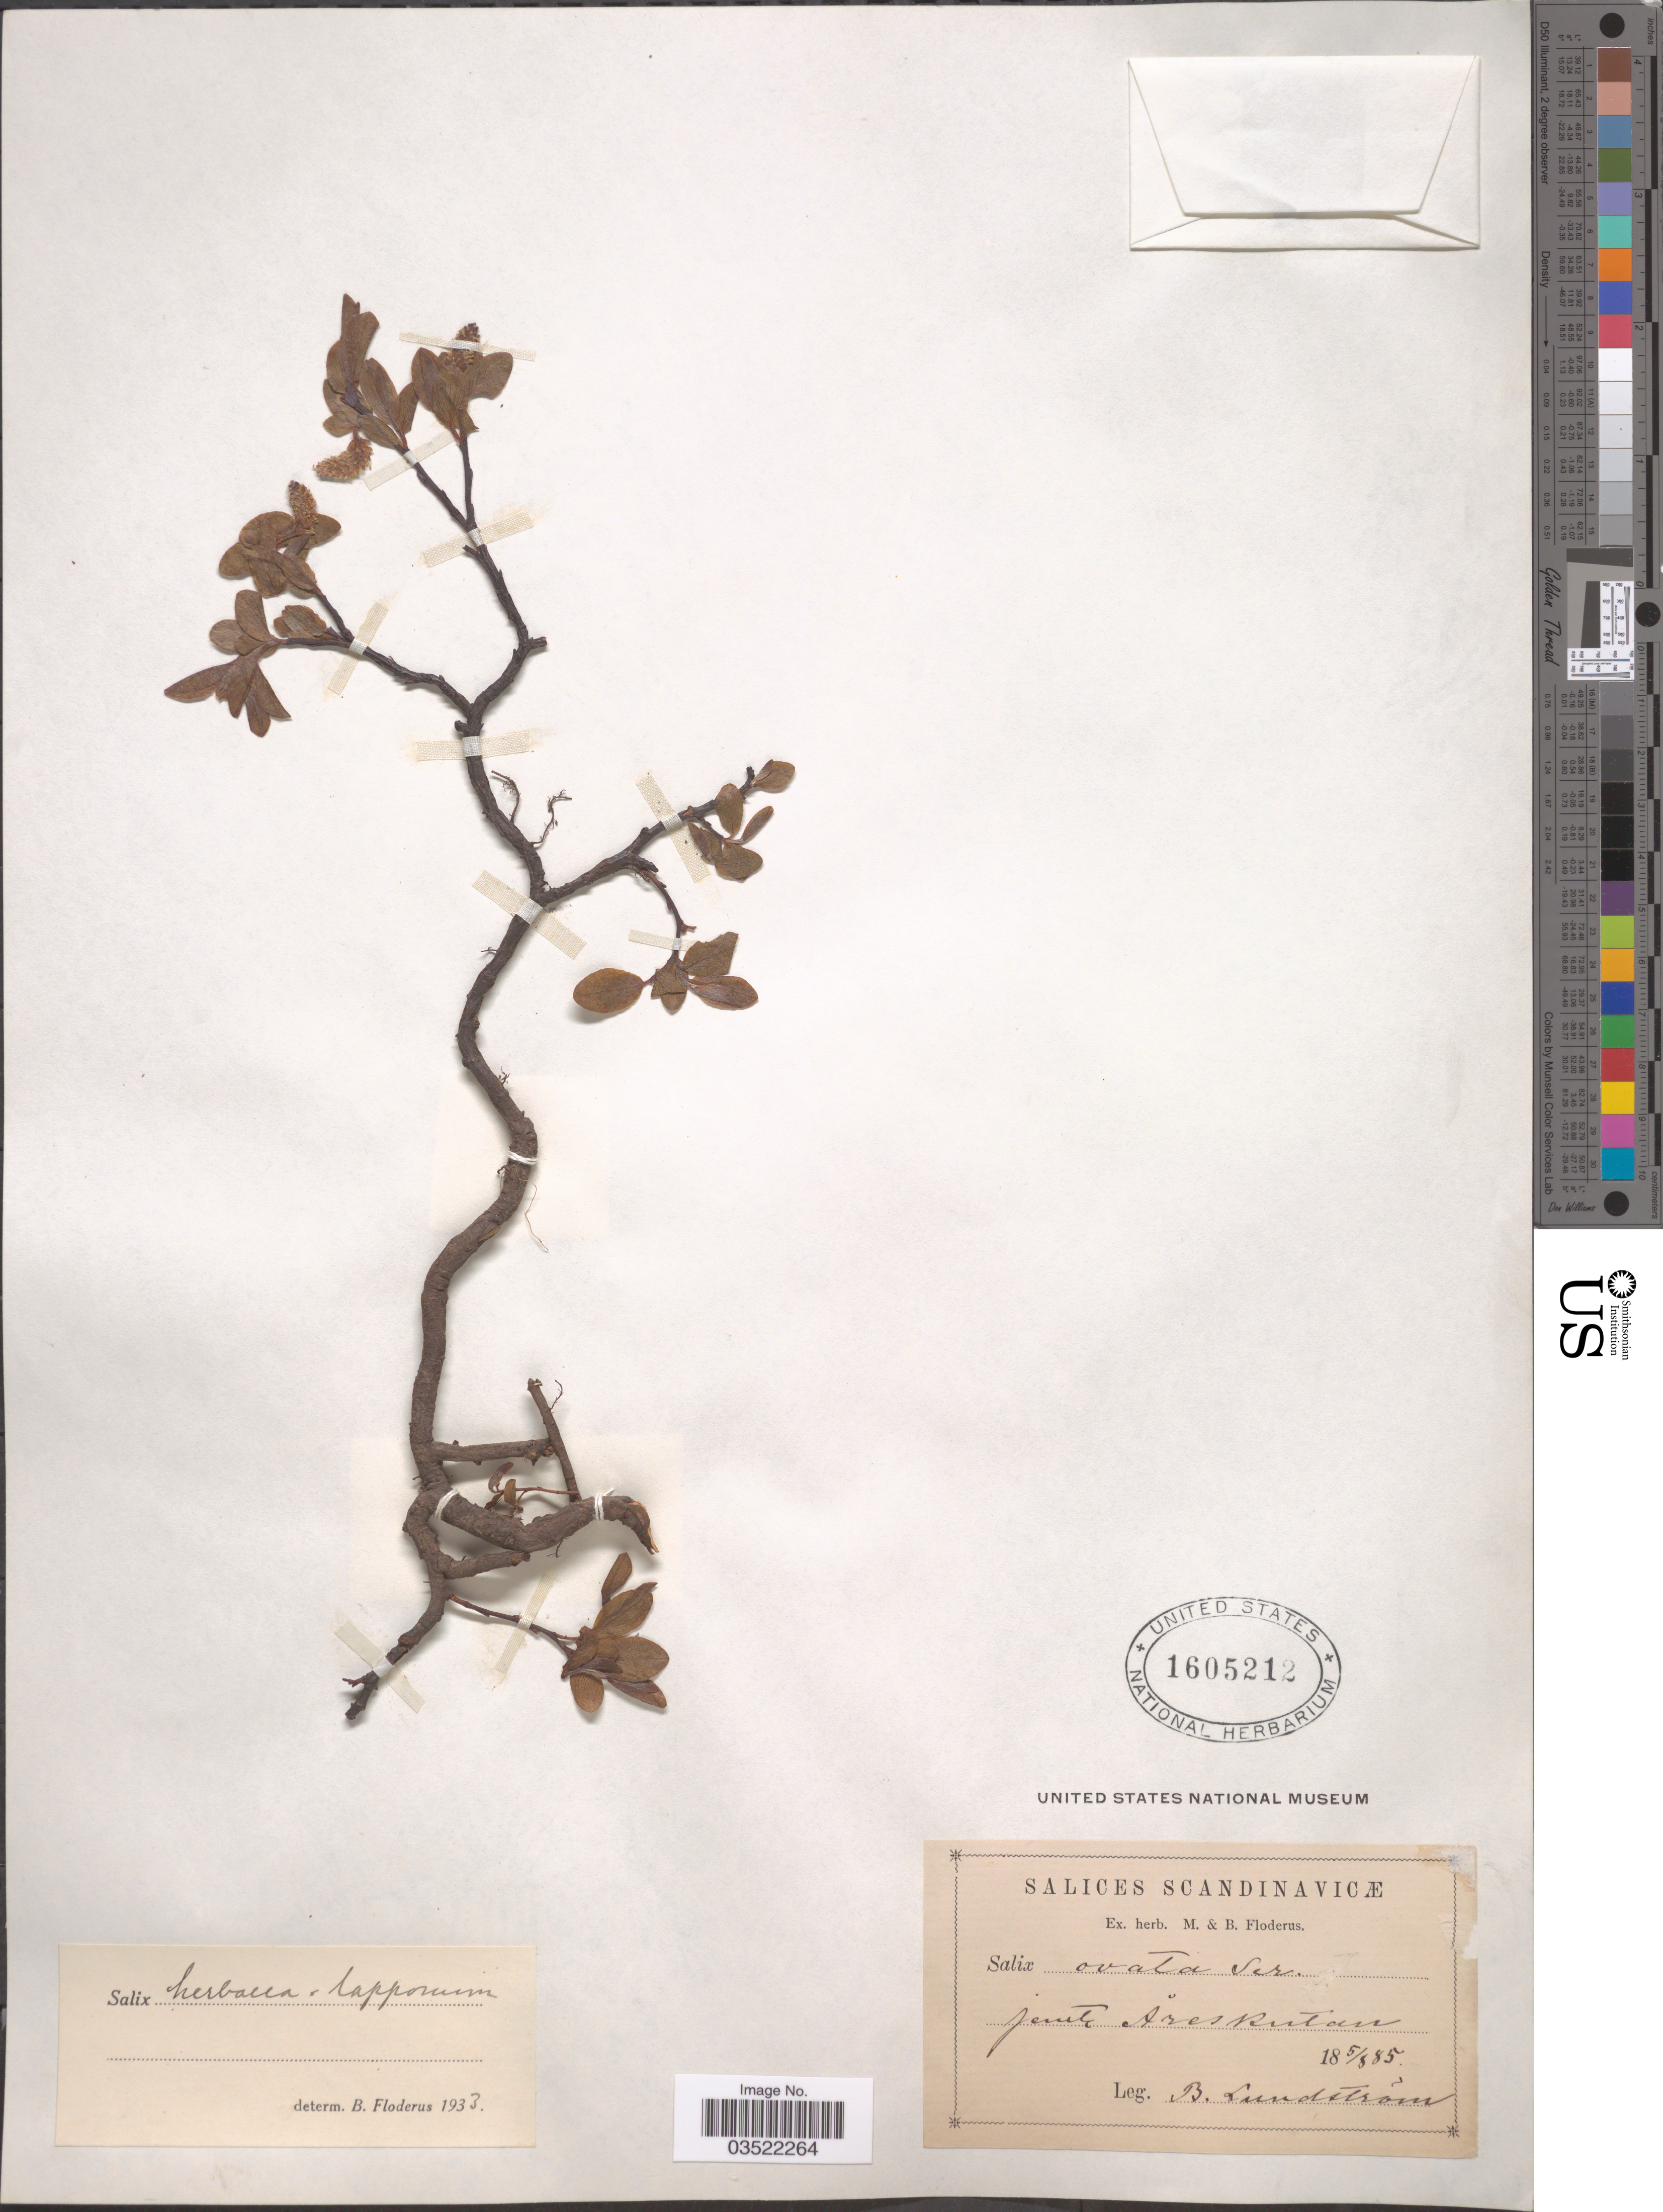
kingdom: Plantae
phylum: Tracheophyta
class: Magnoliopsida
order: Malpighiales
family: Salicaceae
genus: Salix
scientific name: Salix herbacea x S. lapponum L.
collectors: B. Lundstrom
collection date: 1885-08-05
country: Sweden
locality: Scandinavicæ. Jamte Åreskutan.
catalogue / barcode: US 1605212